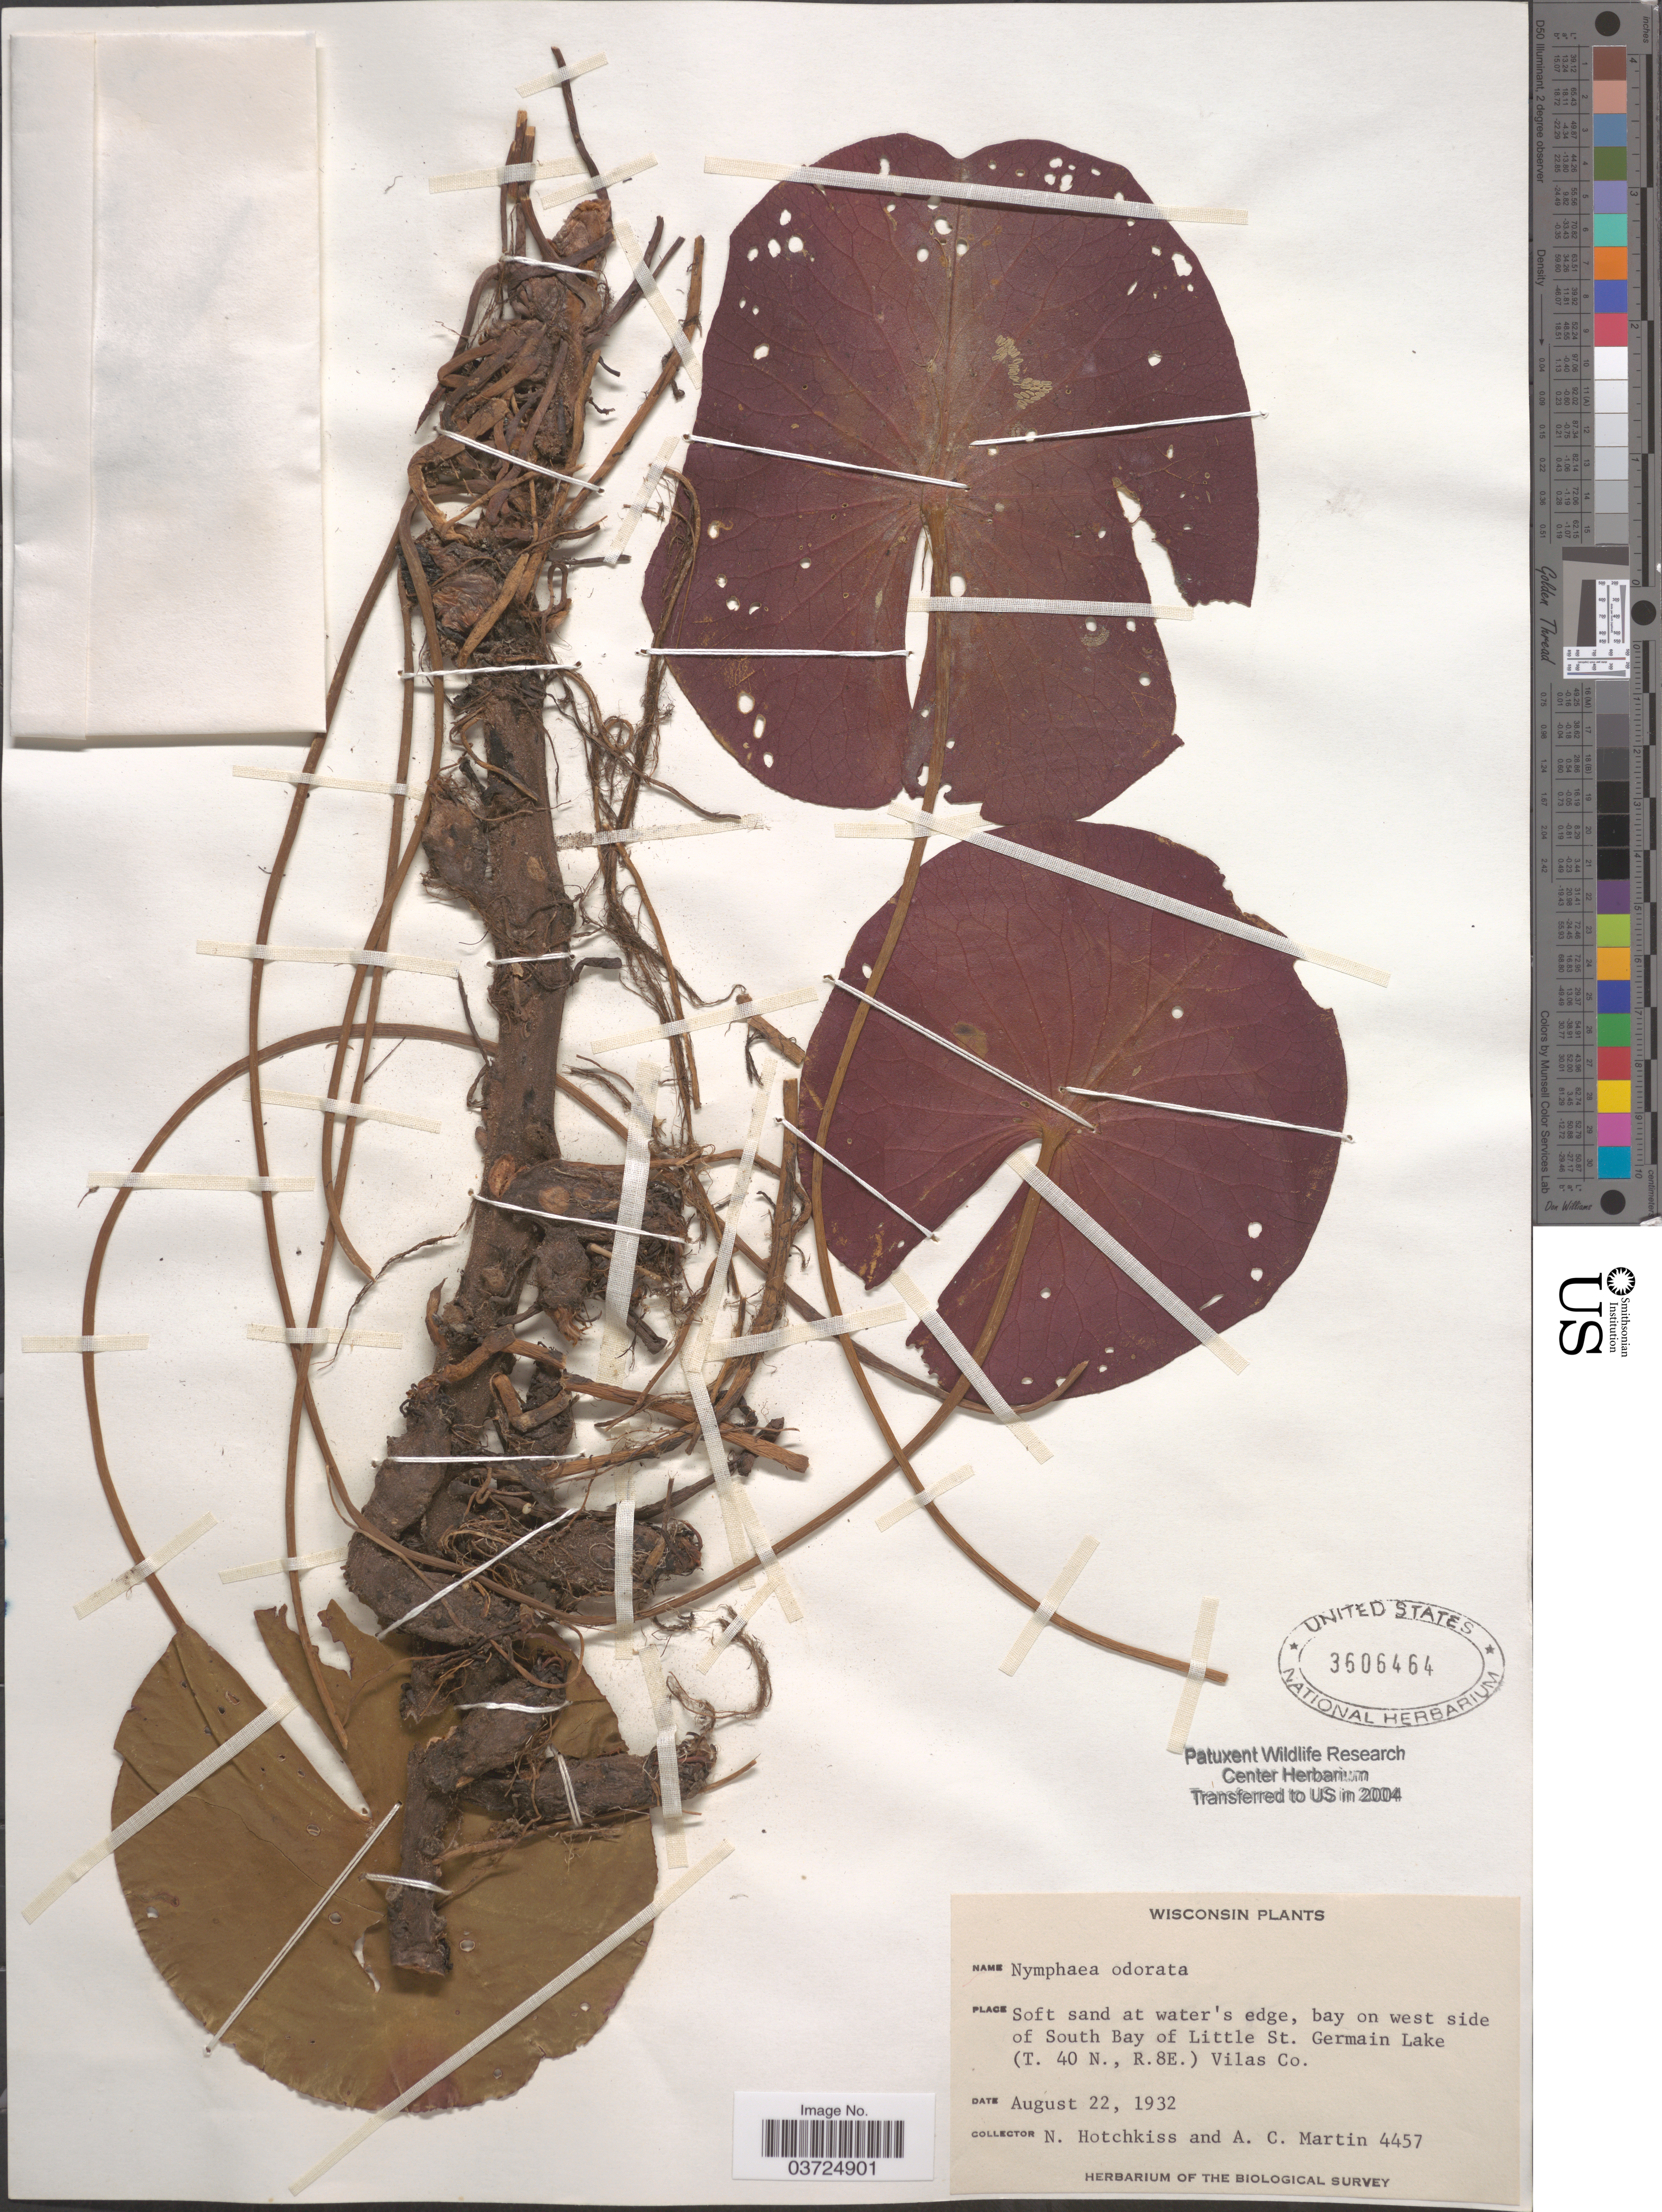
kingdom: Plantae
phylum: Tracheophyta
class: Magnoliopsida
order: Nymphaeales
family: Nymphaeaceae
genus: Nymphaea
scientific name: Nymphaea odorata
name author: Aiton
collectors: N. Hotchkiss & A. C. Martin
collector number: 4457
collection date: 1932-08-22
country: United States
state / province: Wisconsin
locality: Bay on west side of South Bay of Little St. Germain Lake (T. 40 N., R. 8E.) Vilas Co.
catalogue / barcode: US 3606464